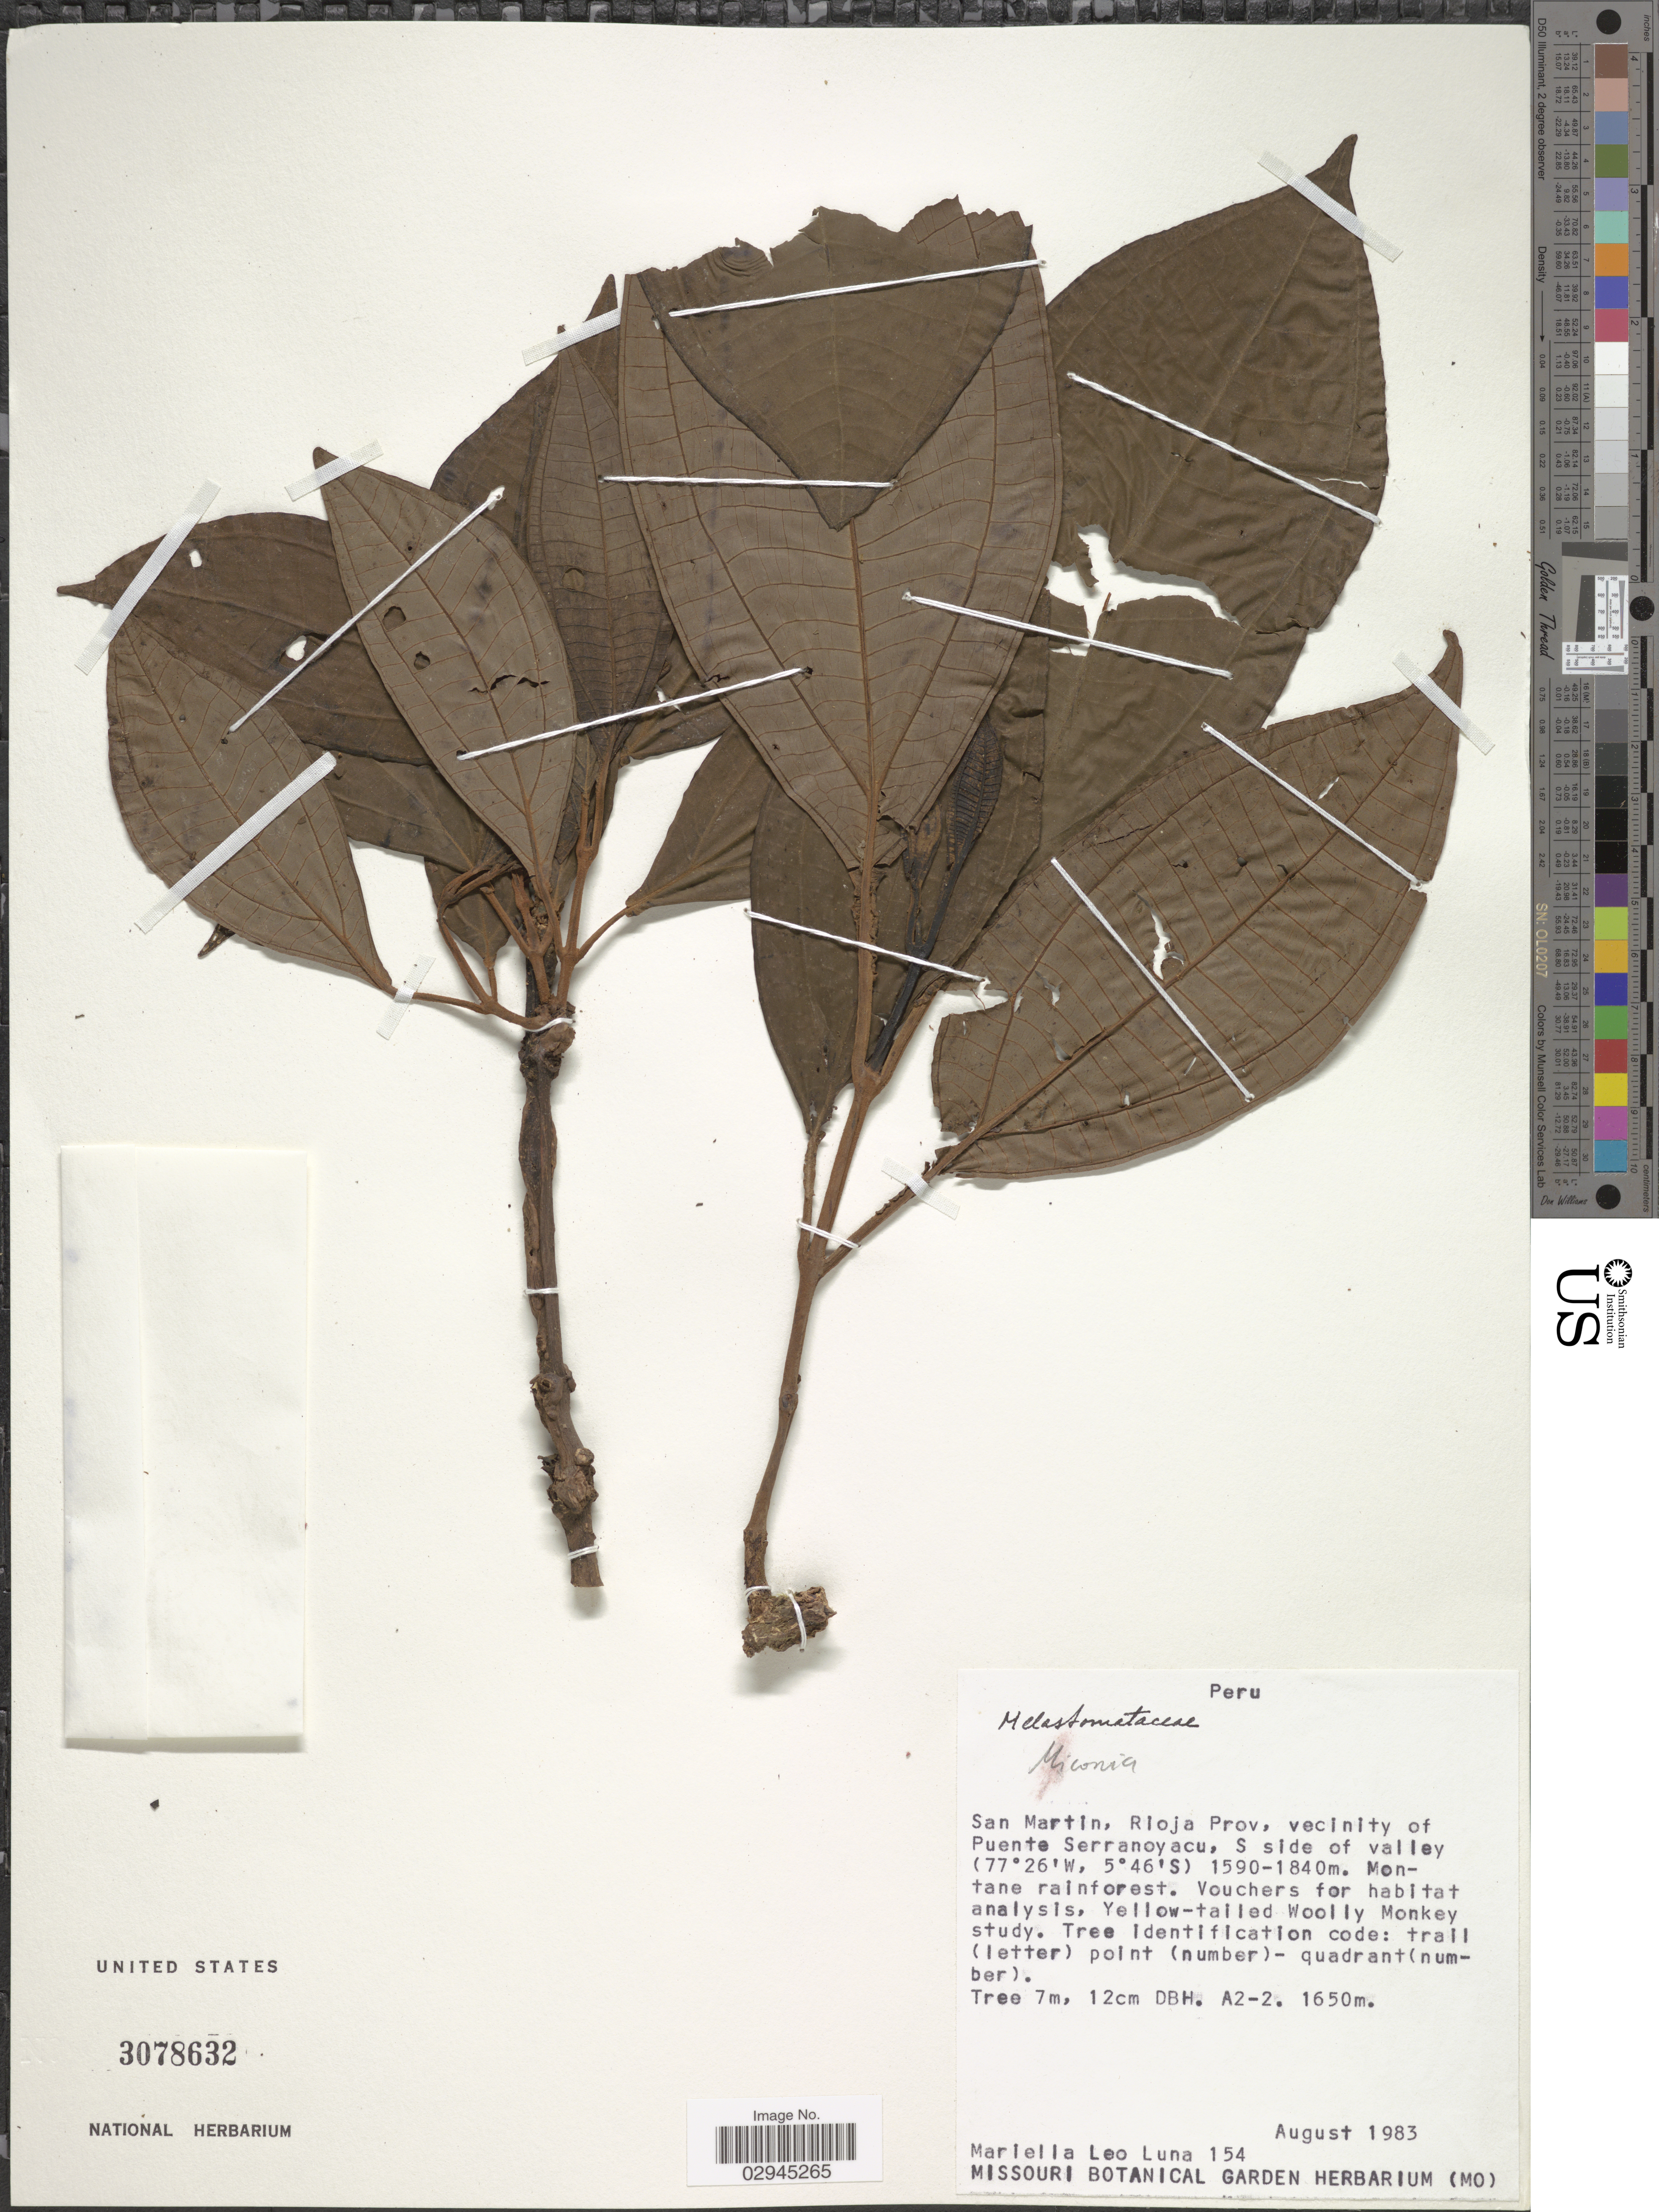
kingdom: Plantae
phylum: Tracheophyta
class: Magnoliopsida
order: Myrtales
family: Melastomataceae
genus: Miconia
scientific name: Miconia sp.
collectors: M. Luna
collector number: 154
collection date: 1983-08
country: Peru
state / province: San Martín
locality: Rioja Prov, vecinity of Puente Serranoyacu, S side of valley.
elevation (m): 1650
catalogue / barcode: US 3078632